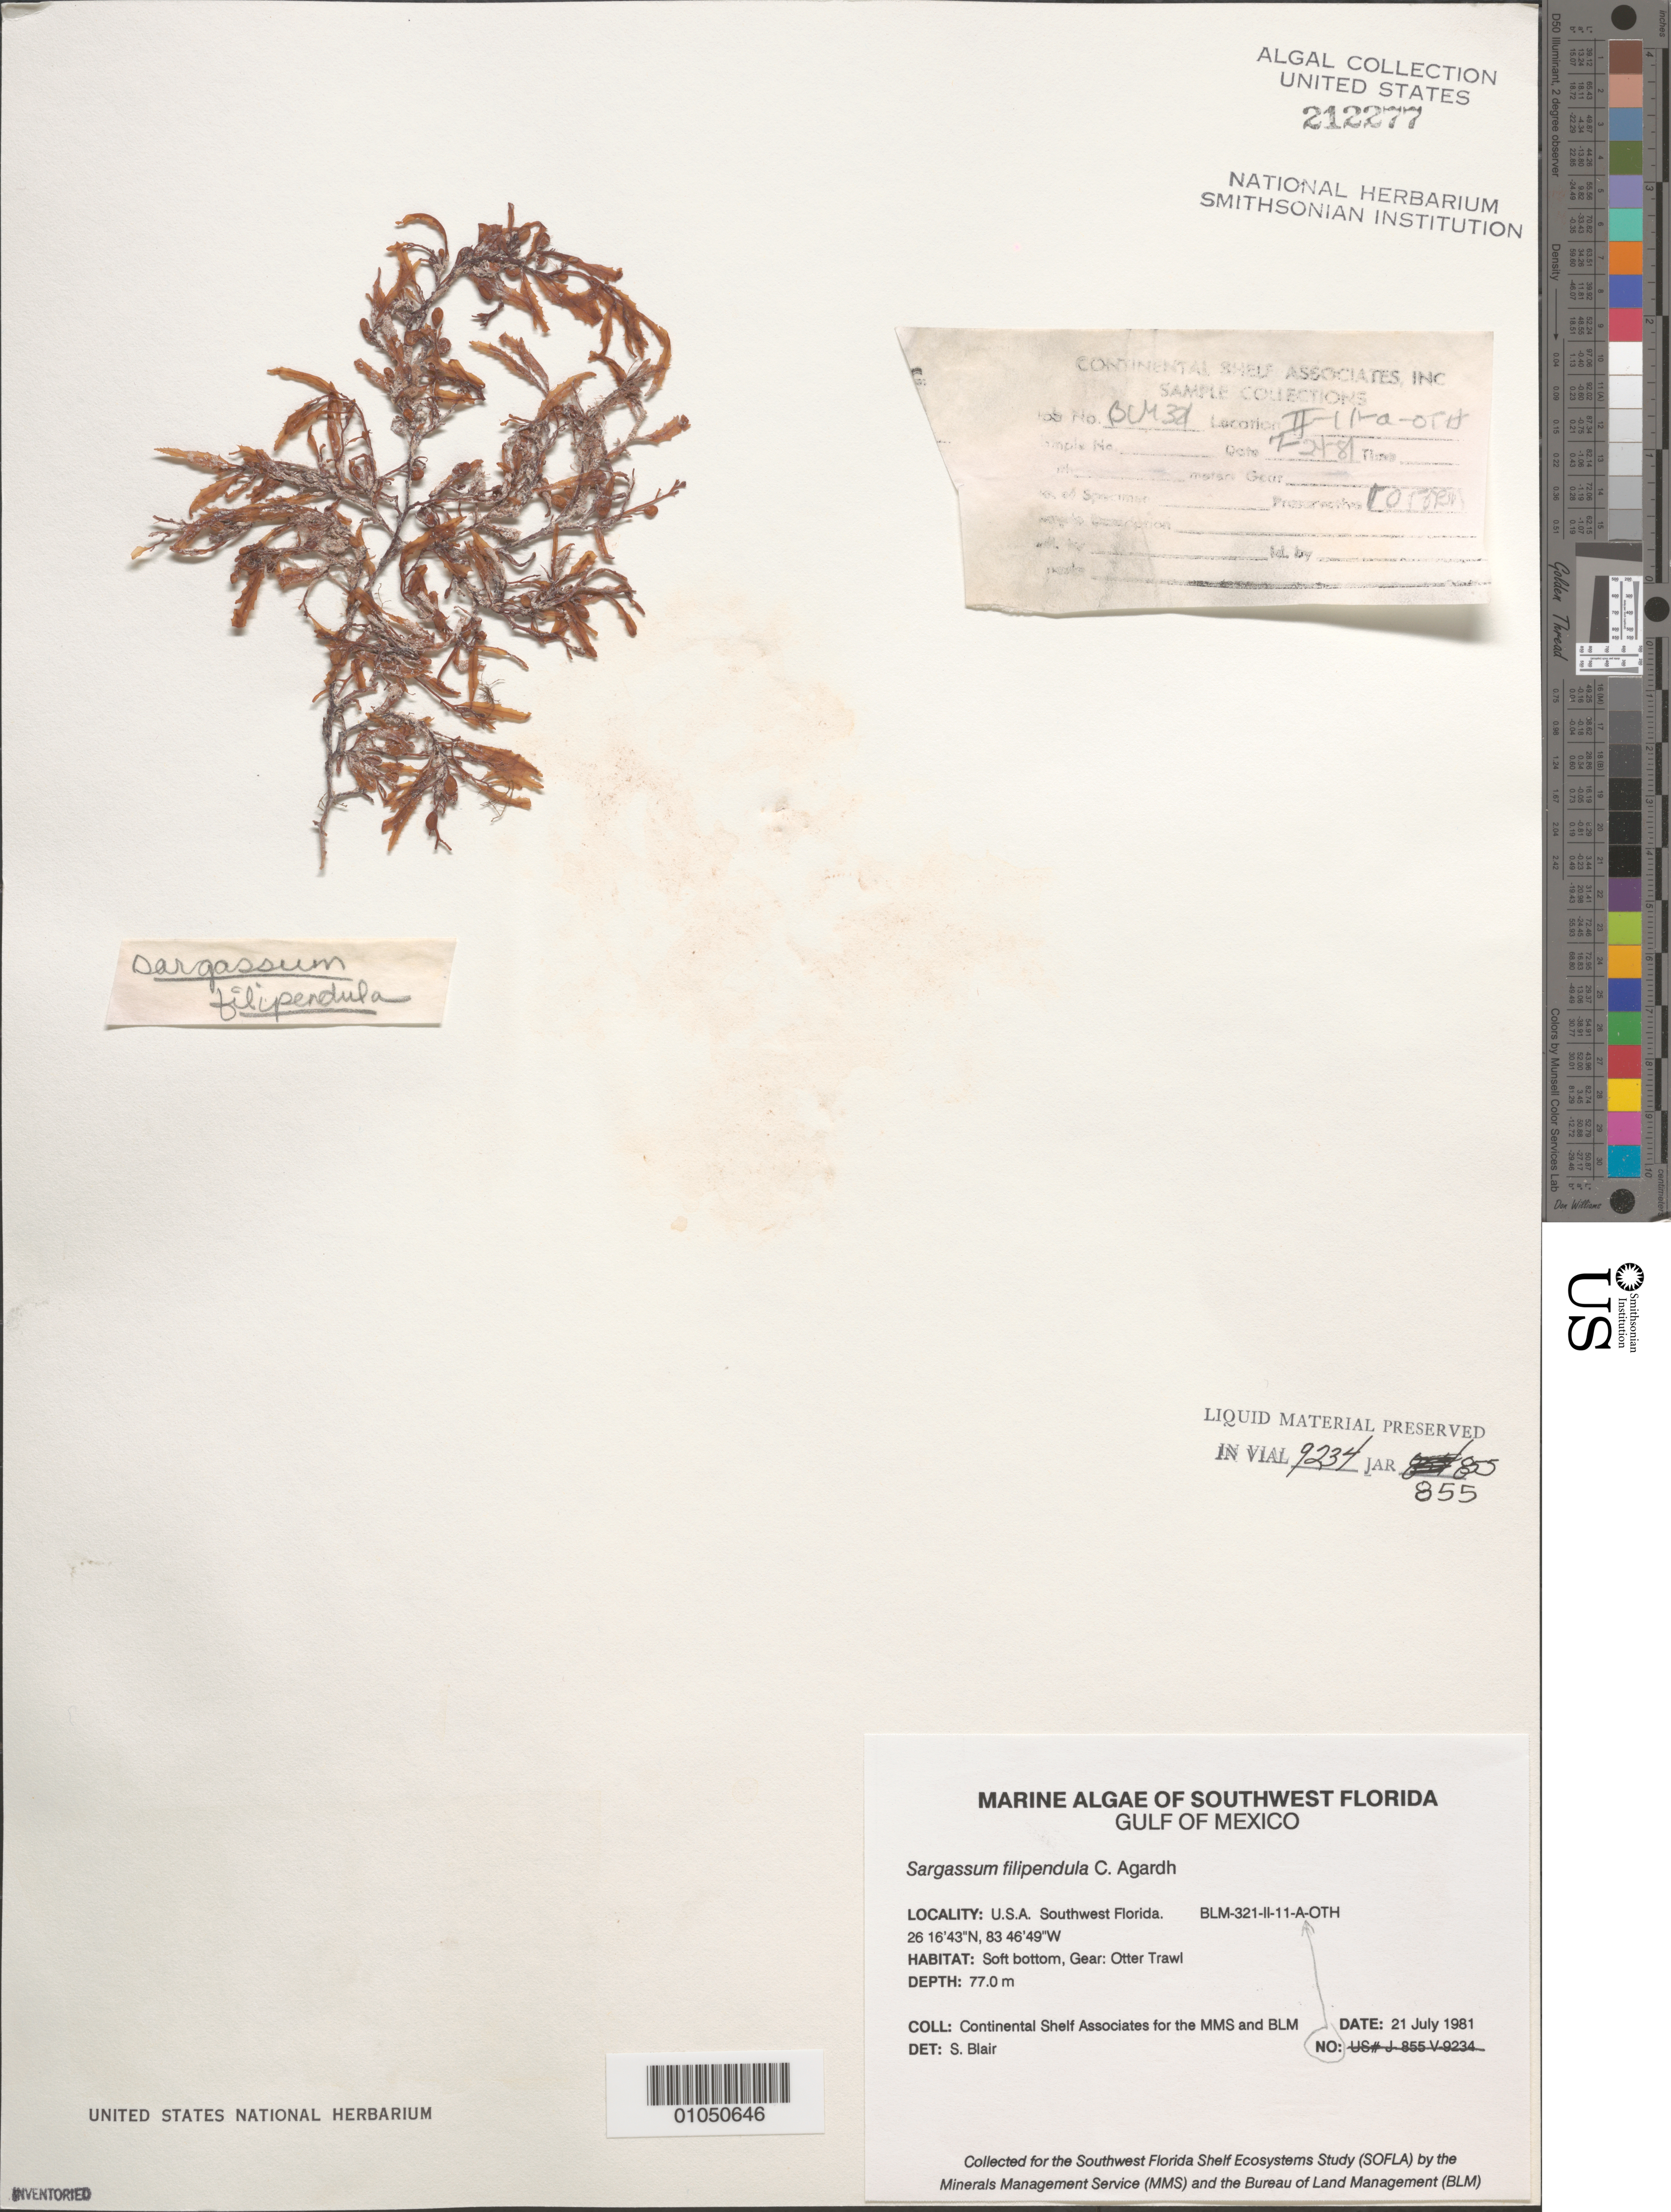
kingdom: Chromista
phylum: Ochrophyta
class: Phaeophyceae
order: Fucales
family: Sargassaceae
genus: Sargassum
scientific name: Sargassum filipendula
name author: C. Agardh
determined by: Blair, S. M.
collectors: Continental Shelf Associates for the MMS/BLM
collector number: BLM-321-II-11-A-OTH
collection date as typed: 21 Jul 1981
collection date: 1981-07-21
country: United States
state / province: Florida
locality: Gulf of Mexico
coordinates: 26 16'43"N, 83 46'49"W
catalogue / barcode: US 212277